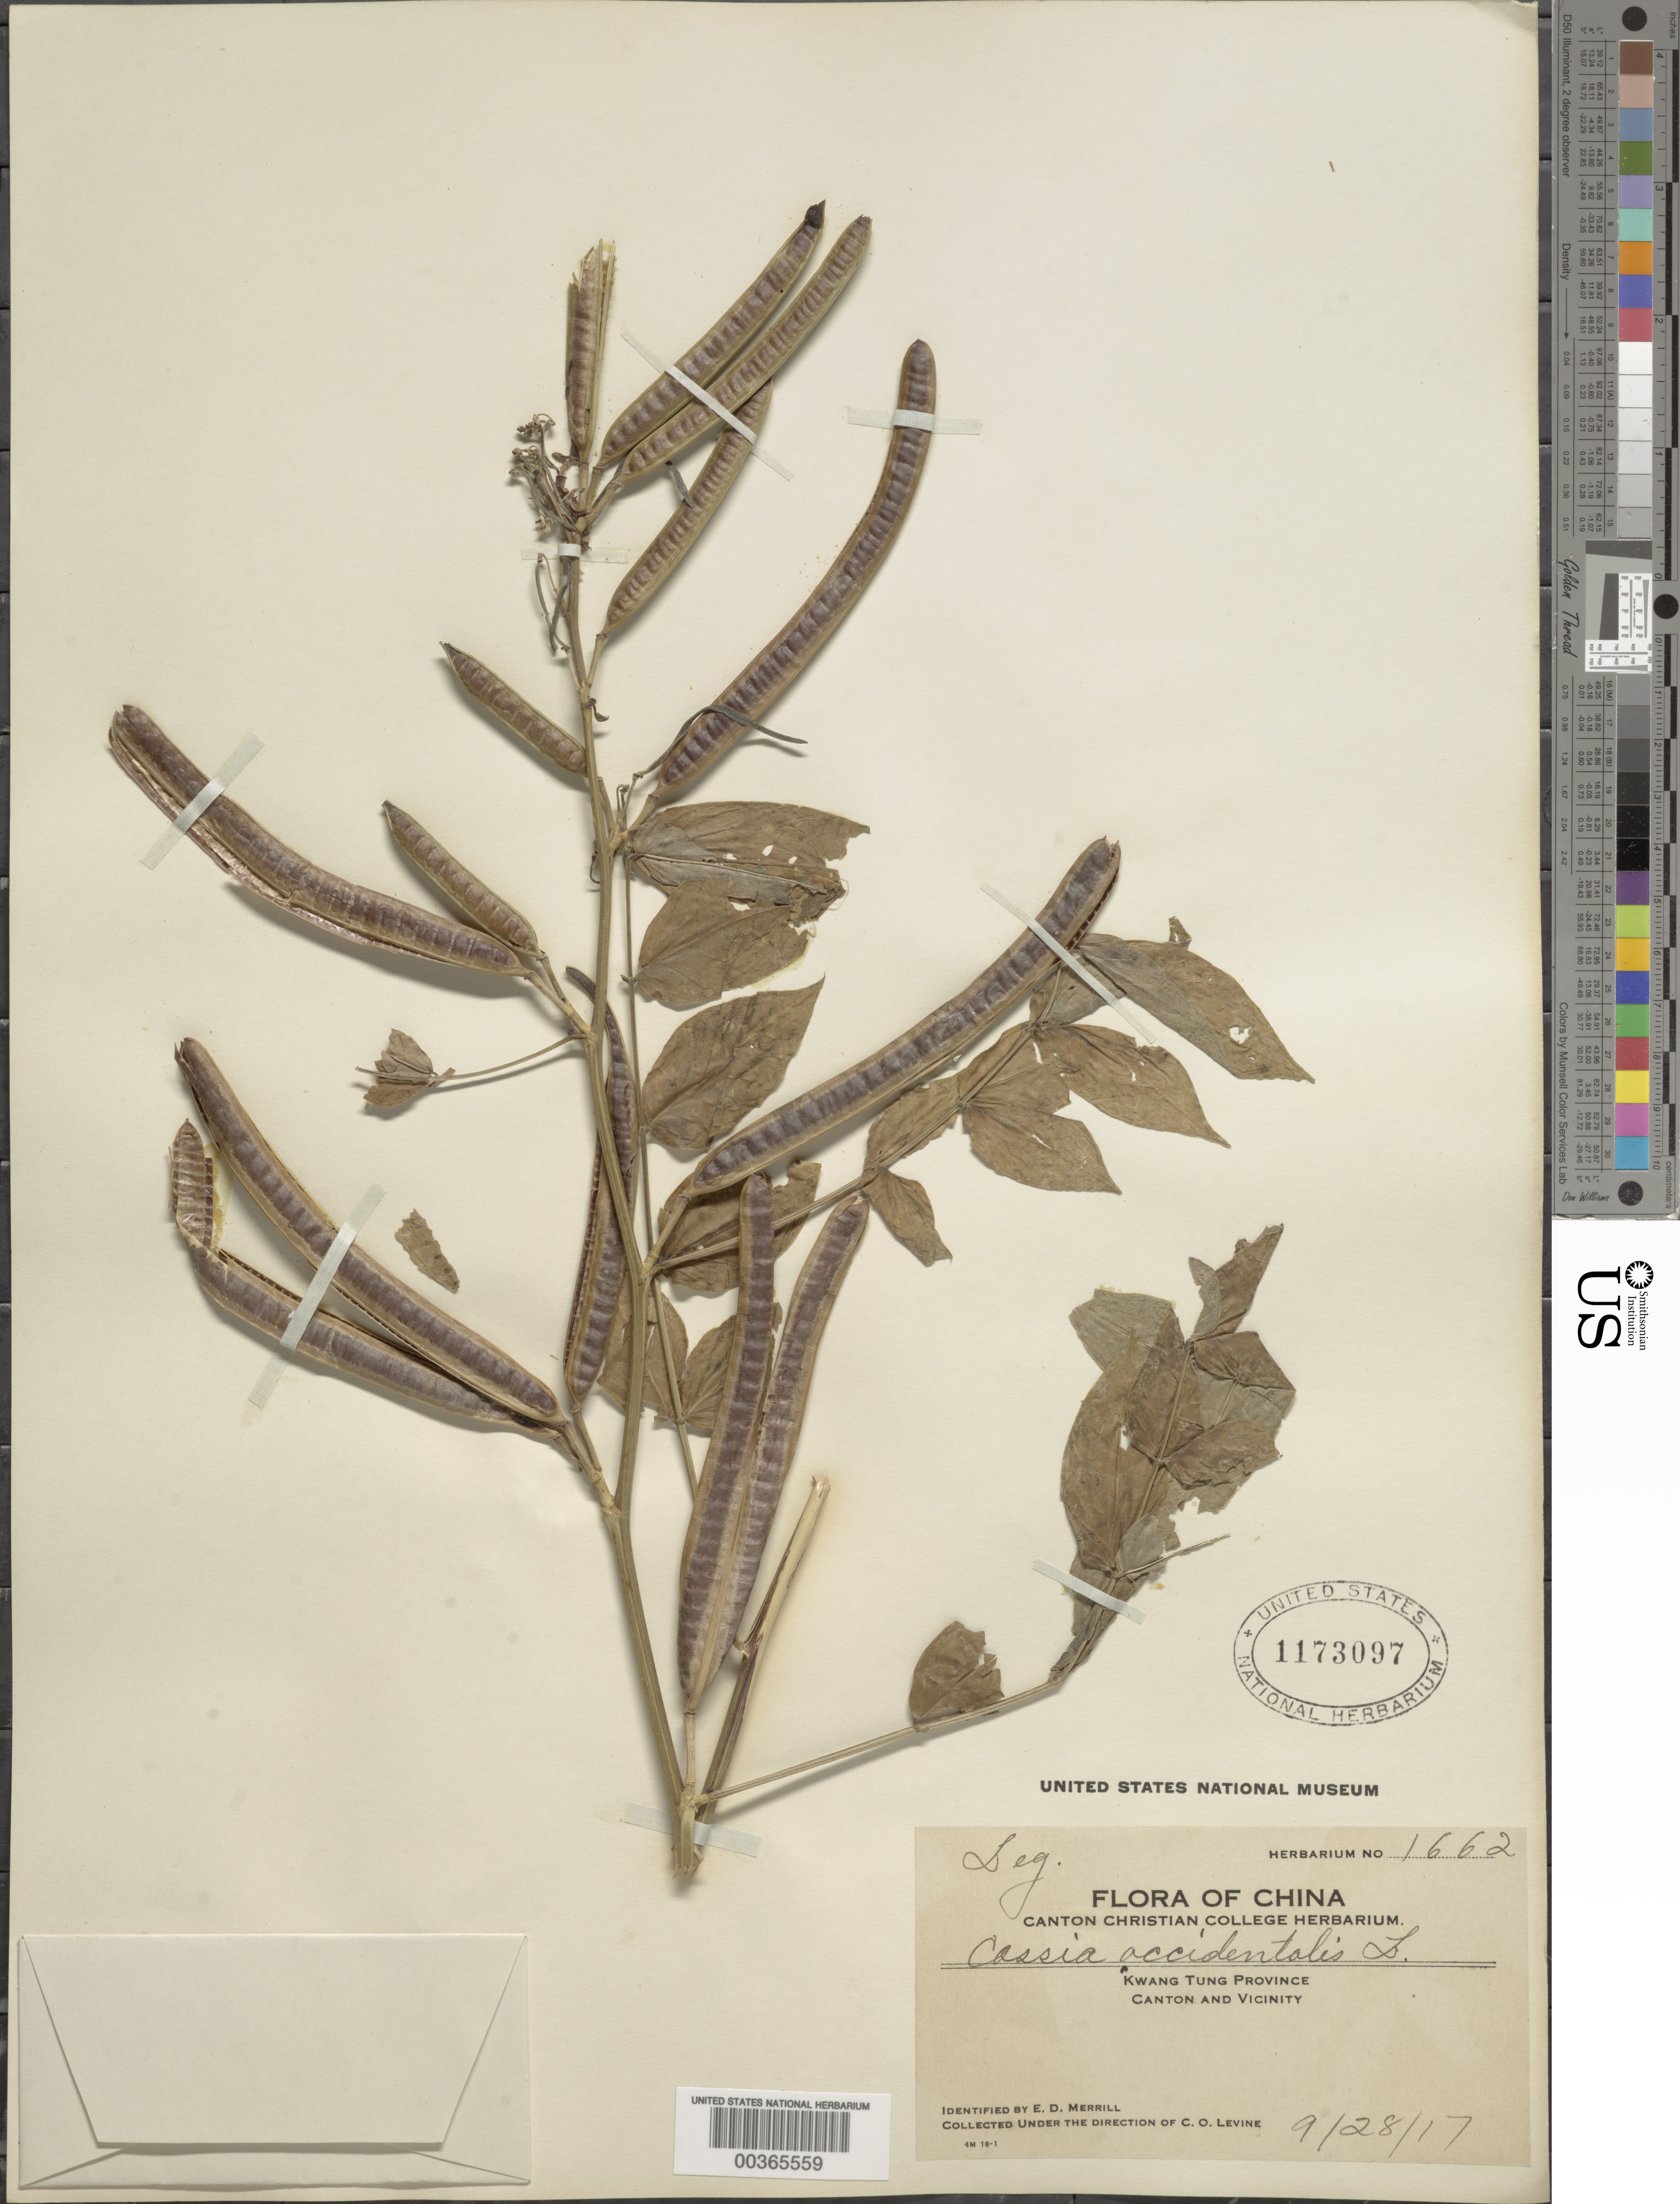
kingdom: Plantae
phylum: Tracheophyta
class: Magnoliopsida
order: Fabales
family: Fabaceae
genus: Senna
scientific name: Senna occidentalis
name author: (L.) Link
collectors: C. O. Levine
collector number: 1662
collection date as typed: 28 Sep 1917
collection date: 1917-09-28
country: China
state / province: Guangdong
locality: Canton and vicinity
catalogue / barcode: US 1173097